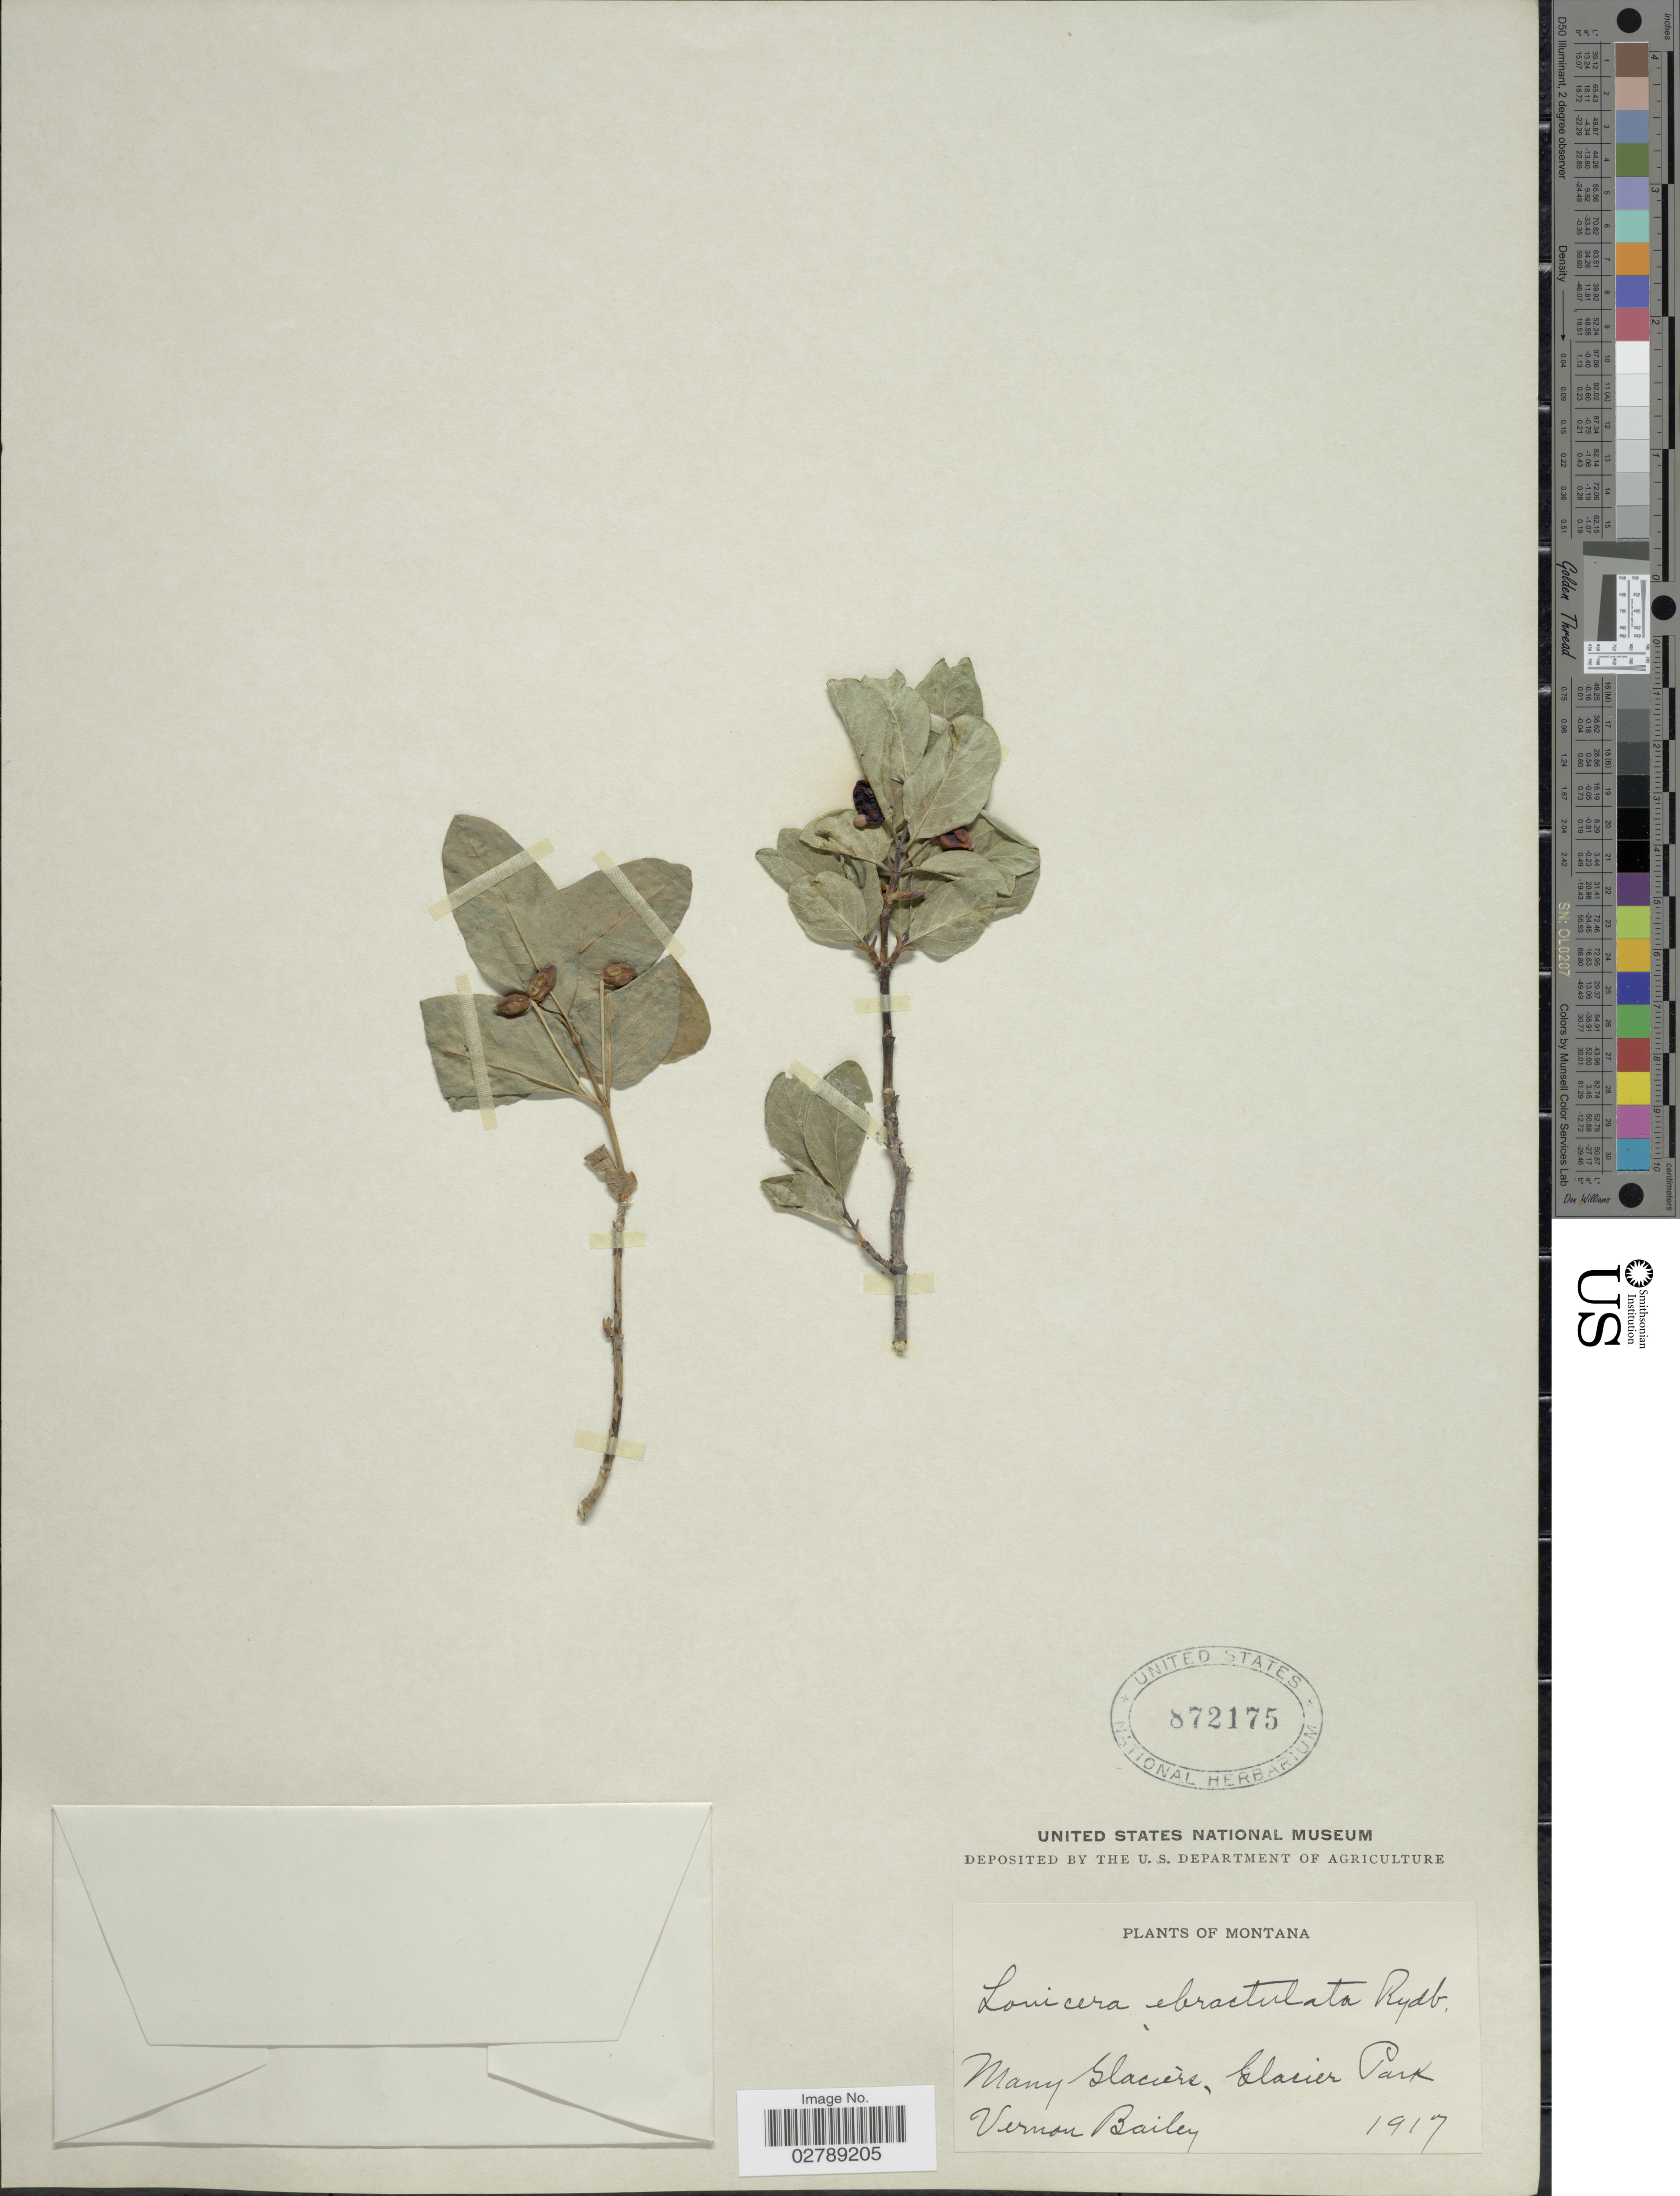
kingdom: Plantae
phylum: Tracheophyta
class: Magnoliopsida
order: Dipsacales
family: Caprifoliaceae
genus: Lonicera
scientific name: Lonicera ebractulata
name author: Rydb.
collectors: V. O. Bailey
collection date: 1917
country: United States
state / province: Montana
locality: Many Glacièrs, Glacier Park.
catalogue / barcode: US 872175